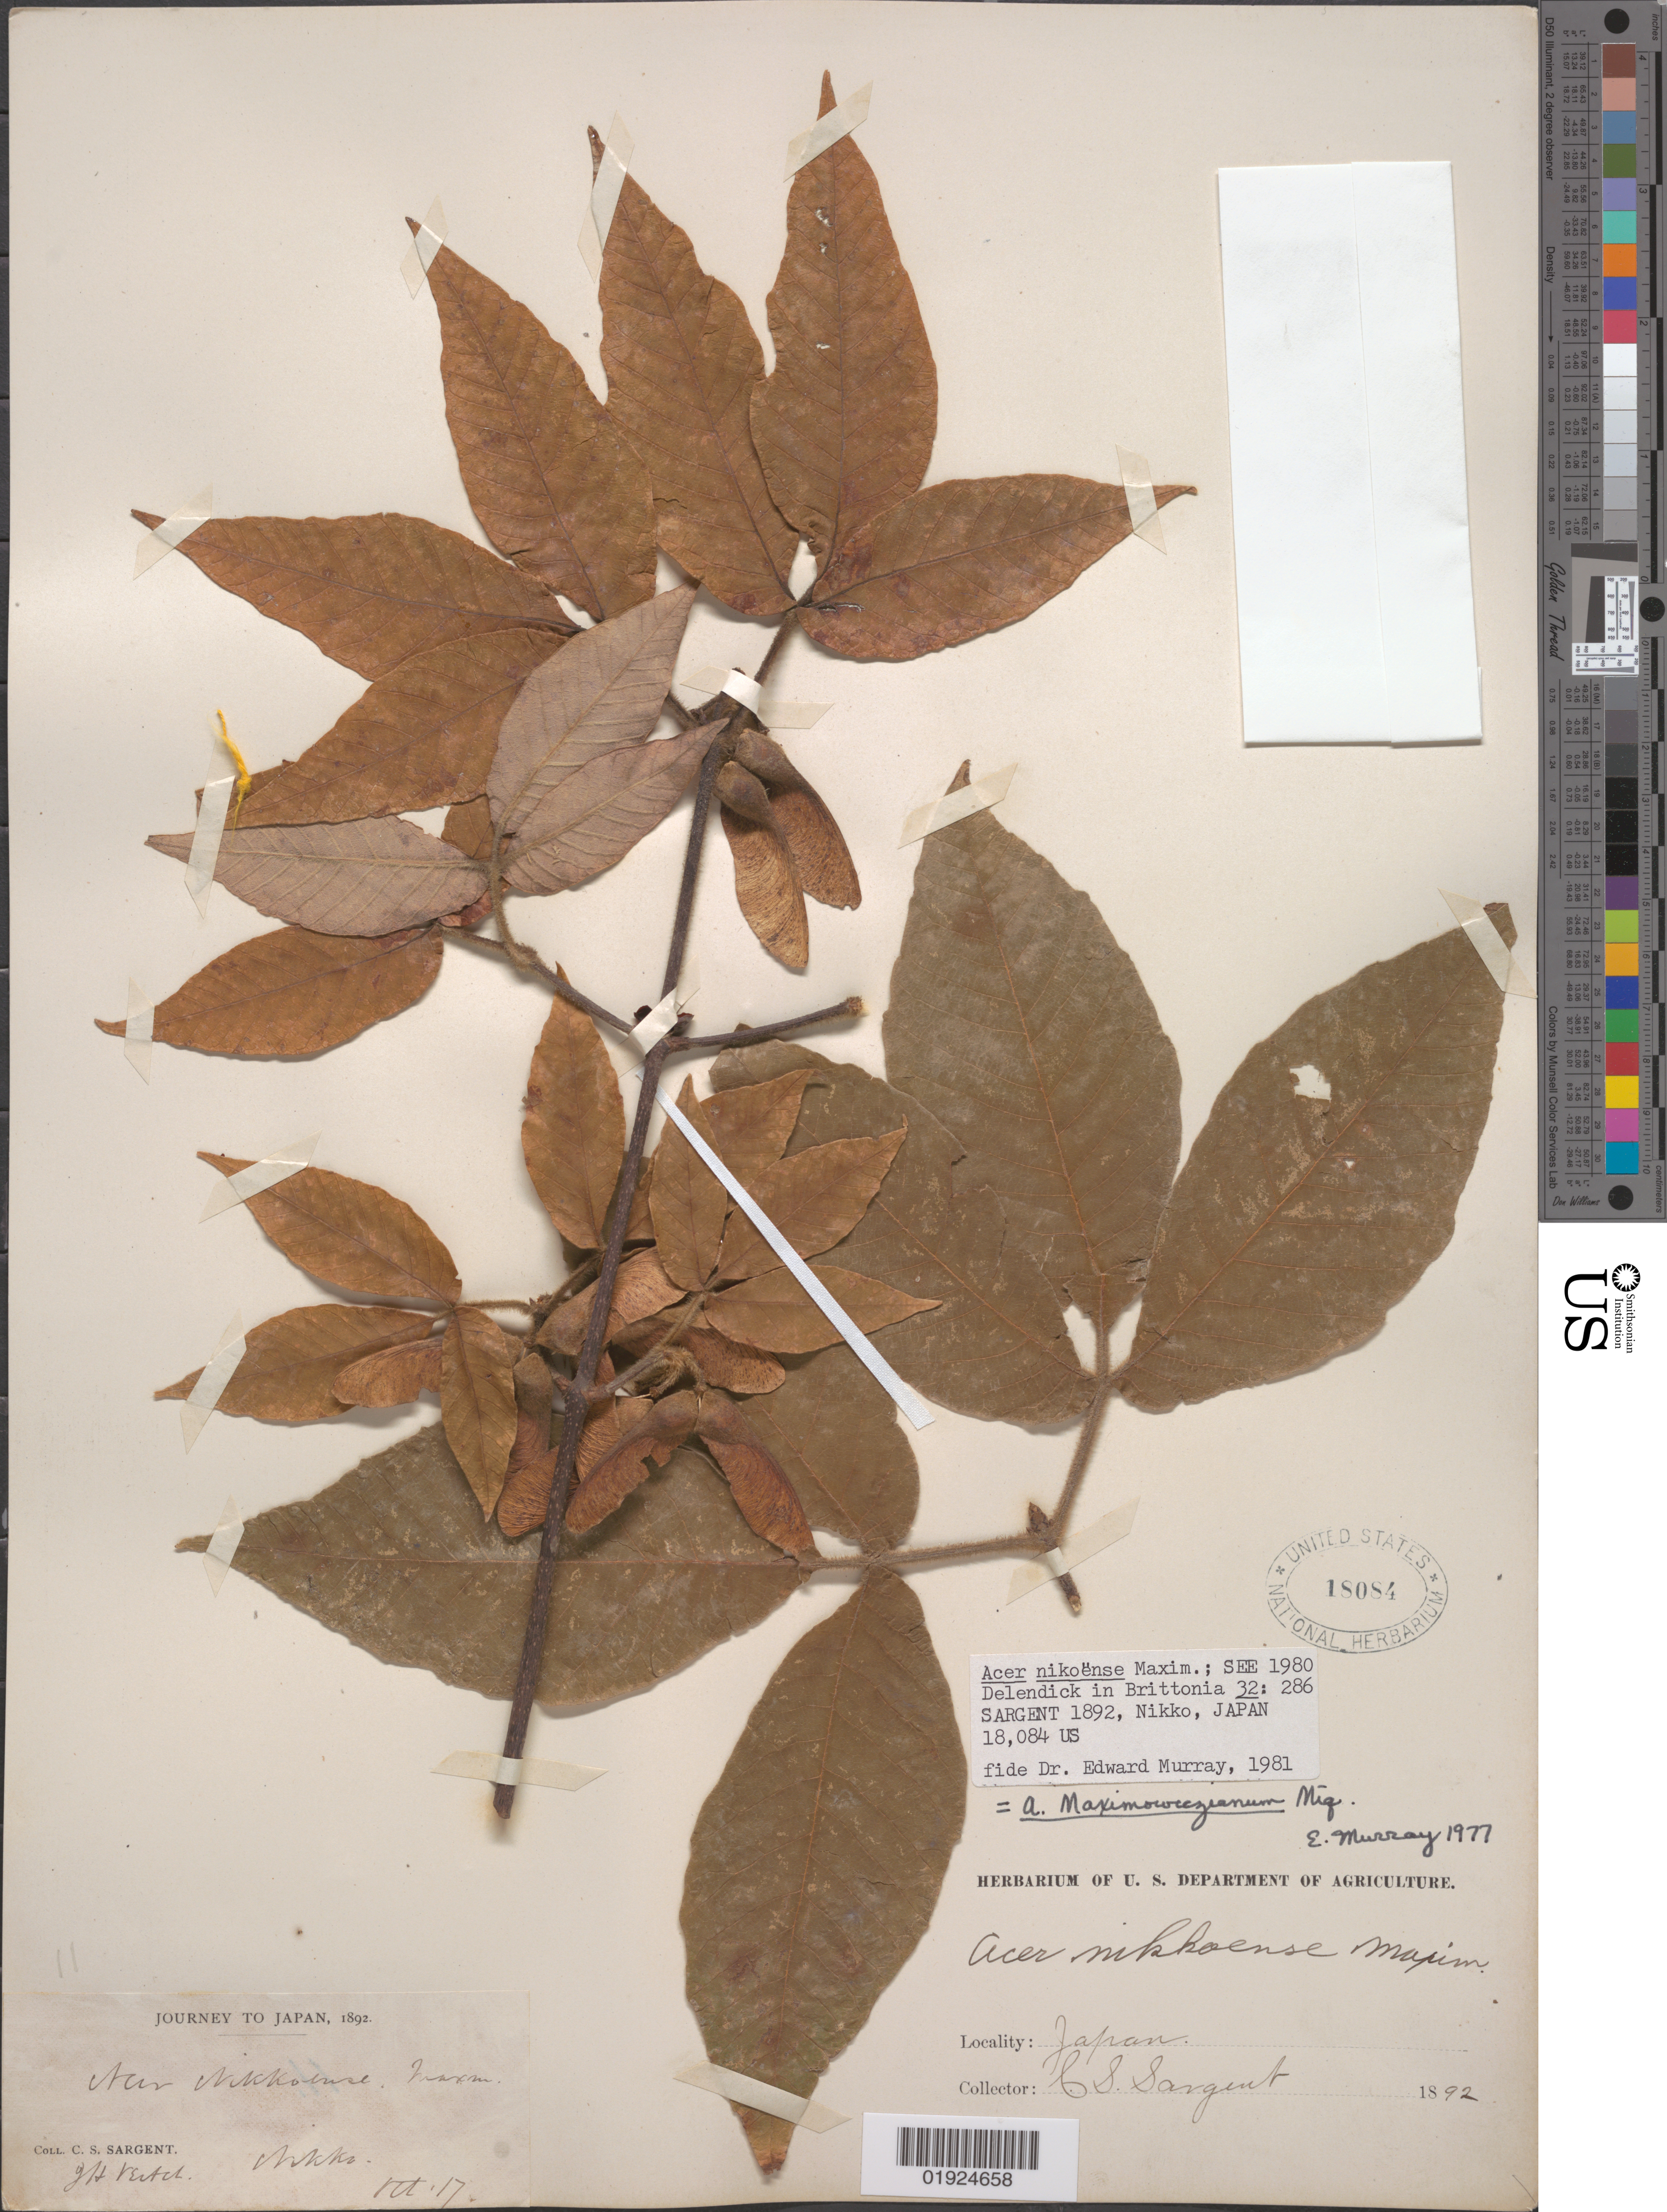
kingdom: Plantae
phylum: Tracheophyta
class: Magnoliopsida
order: Sapindales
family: Sapindaceae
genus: Acer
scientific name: Acer nikoense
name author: (Miq.) Maxim.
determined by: Murray, Edward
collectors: C. S. Sargent & J. H. Veitch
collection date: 1917-10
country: Japan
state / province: Totigi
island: Honshu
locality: Nikko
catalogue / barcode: US 18084